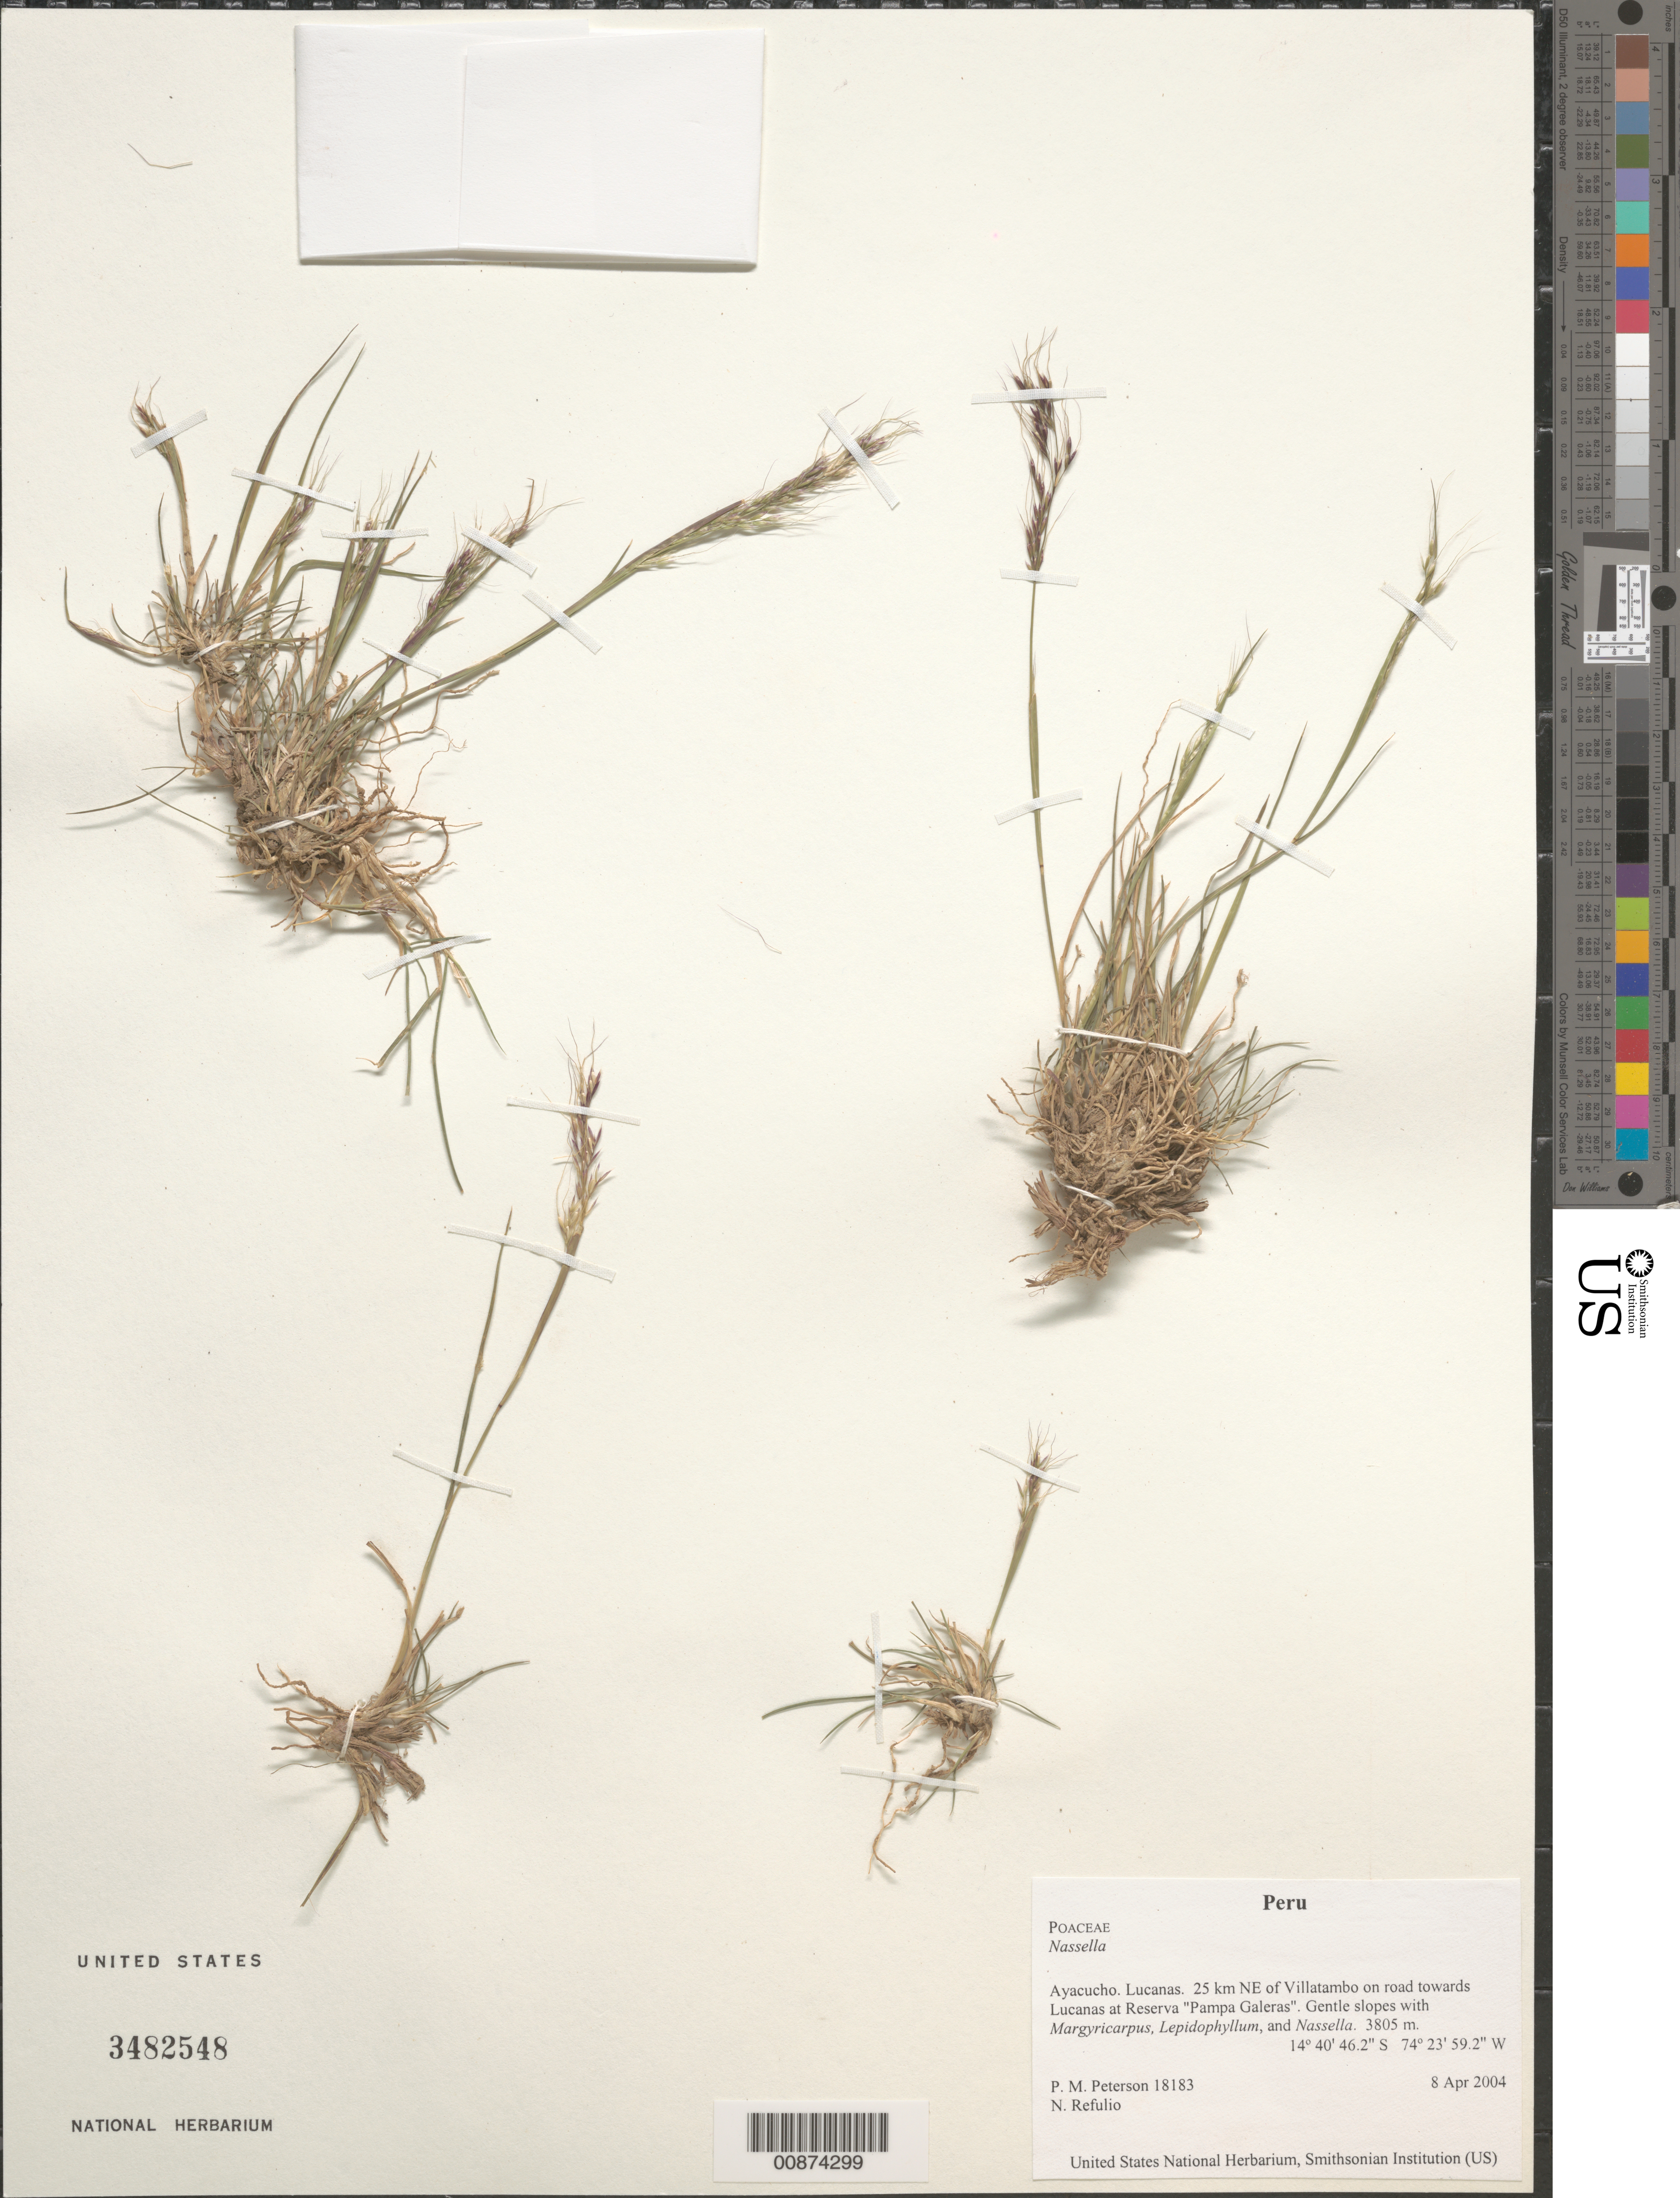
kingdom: Plantae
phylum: Tracheophyta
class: Liliopsida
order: Poales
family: Poaceae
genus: Nassella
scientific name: Nassella sp.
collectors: P. M. Peterson & N. Refulio-Rodríguez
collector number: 18183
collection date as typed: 08 Apr 2004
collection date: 2004-04-08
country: Peru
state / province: Ayacucho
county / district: Lucanas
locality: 25 km NE of Villatambo on road towards Lucanas at Reserva "Pampa Galeras". Gentle slopes with Margyricarpus, Lepidophyllum, and Nassella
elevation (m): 3805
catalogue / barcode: US 3482548